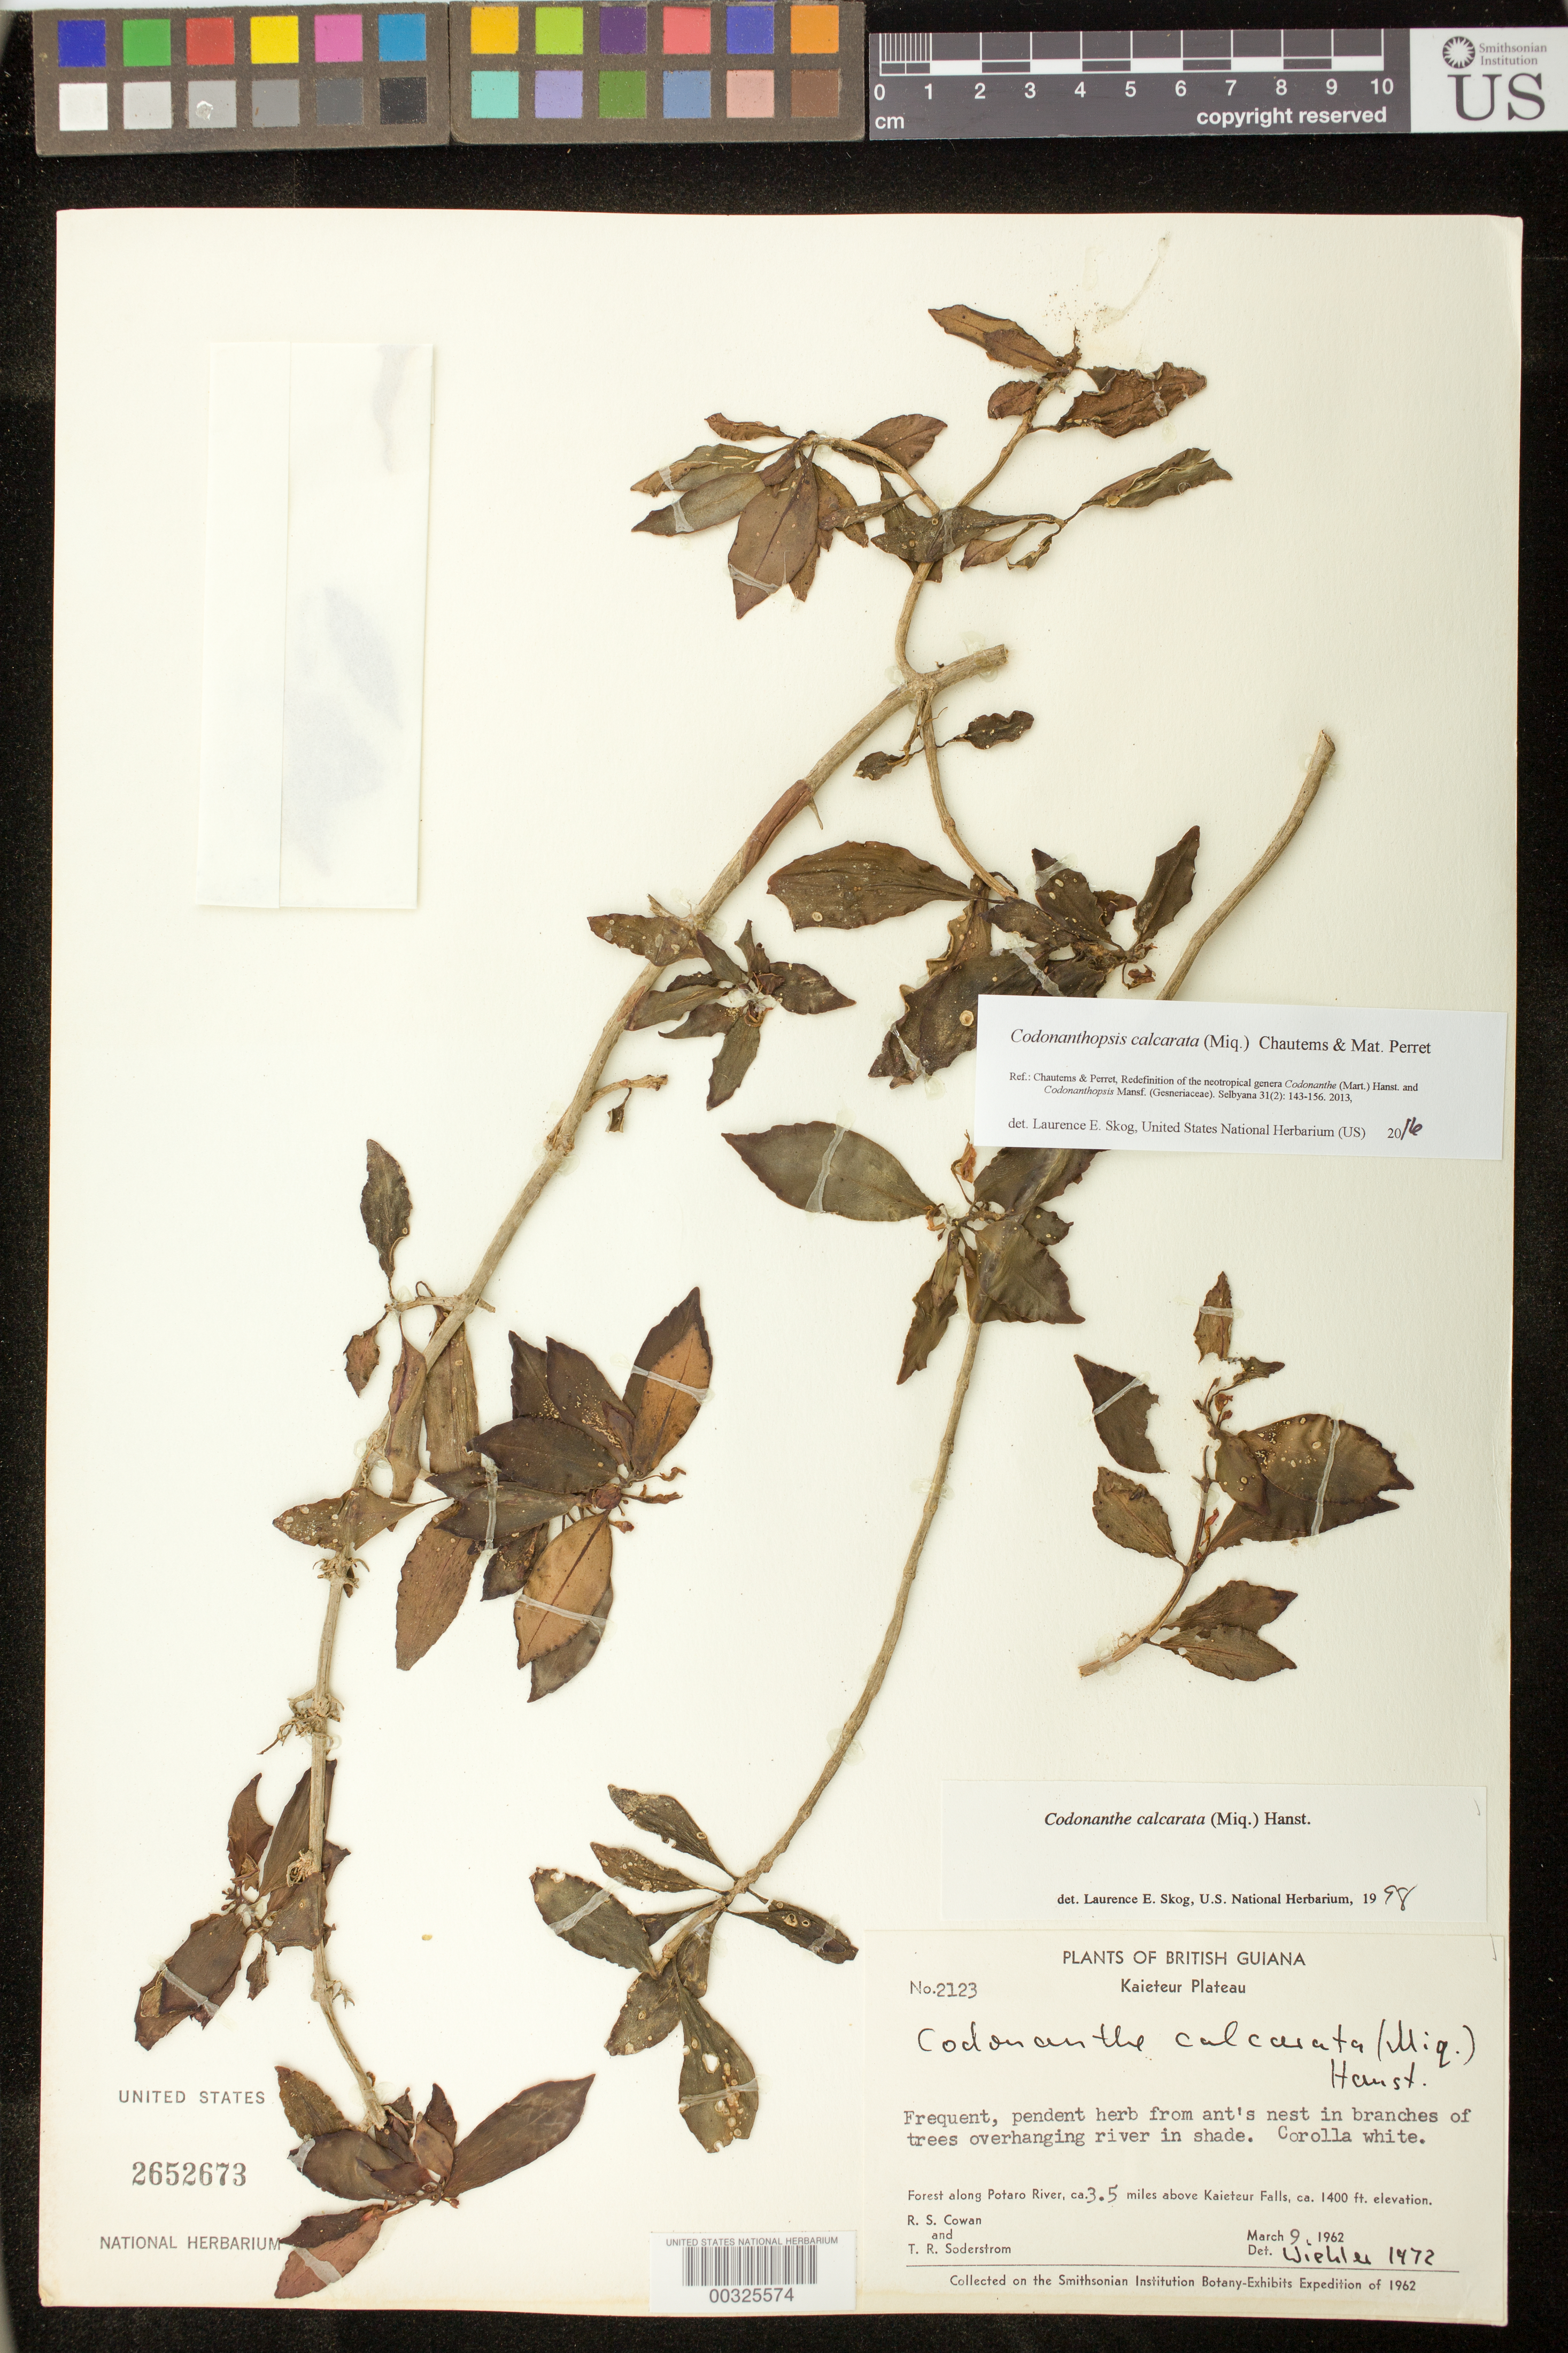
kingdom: Plantae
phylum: Tracheophyta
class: Magnoliopsida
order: Lamiales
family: Gesneriaceae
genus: Codonanthopsis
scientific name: Codonanthopsis calcarata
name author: (Miq.) Chautems & Mat.Perret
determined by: Skog, Laurence E.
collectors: R. S. Cowan & T. R. Soderstrom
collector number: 2123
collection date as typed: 09 Mar 1962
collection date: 1962-03-09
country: Guyana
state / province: Potaro-Siparuni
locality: [Mazaruni-Potaro] Kaieteur plateau, forest along Potaro River, ca 3.5 miles above Kaieteur Falls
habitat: In branches of trees overhanging river in shade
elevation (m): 427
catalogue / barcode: US 2652673